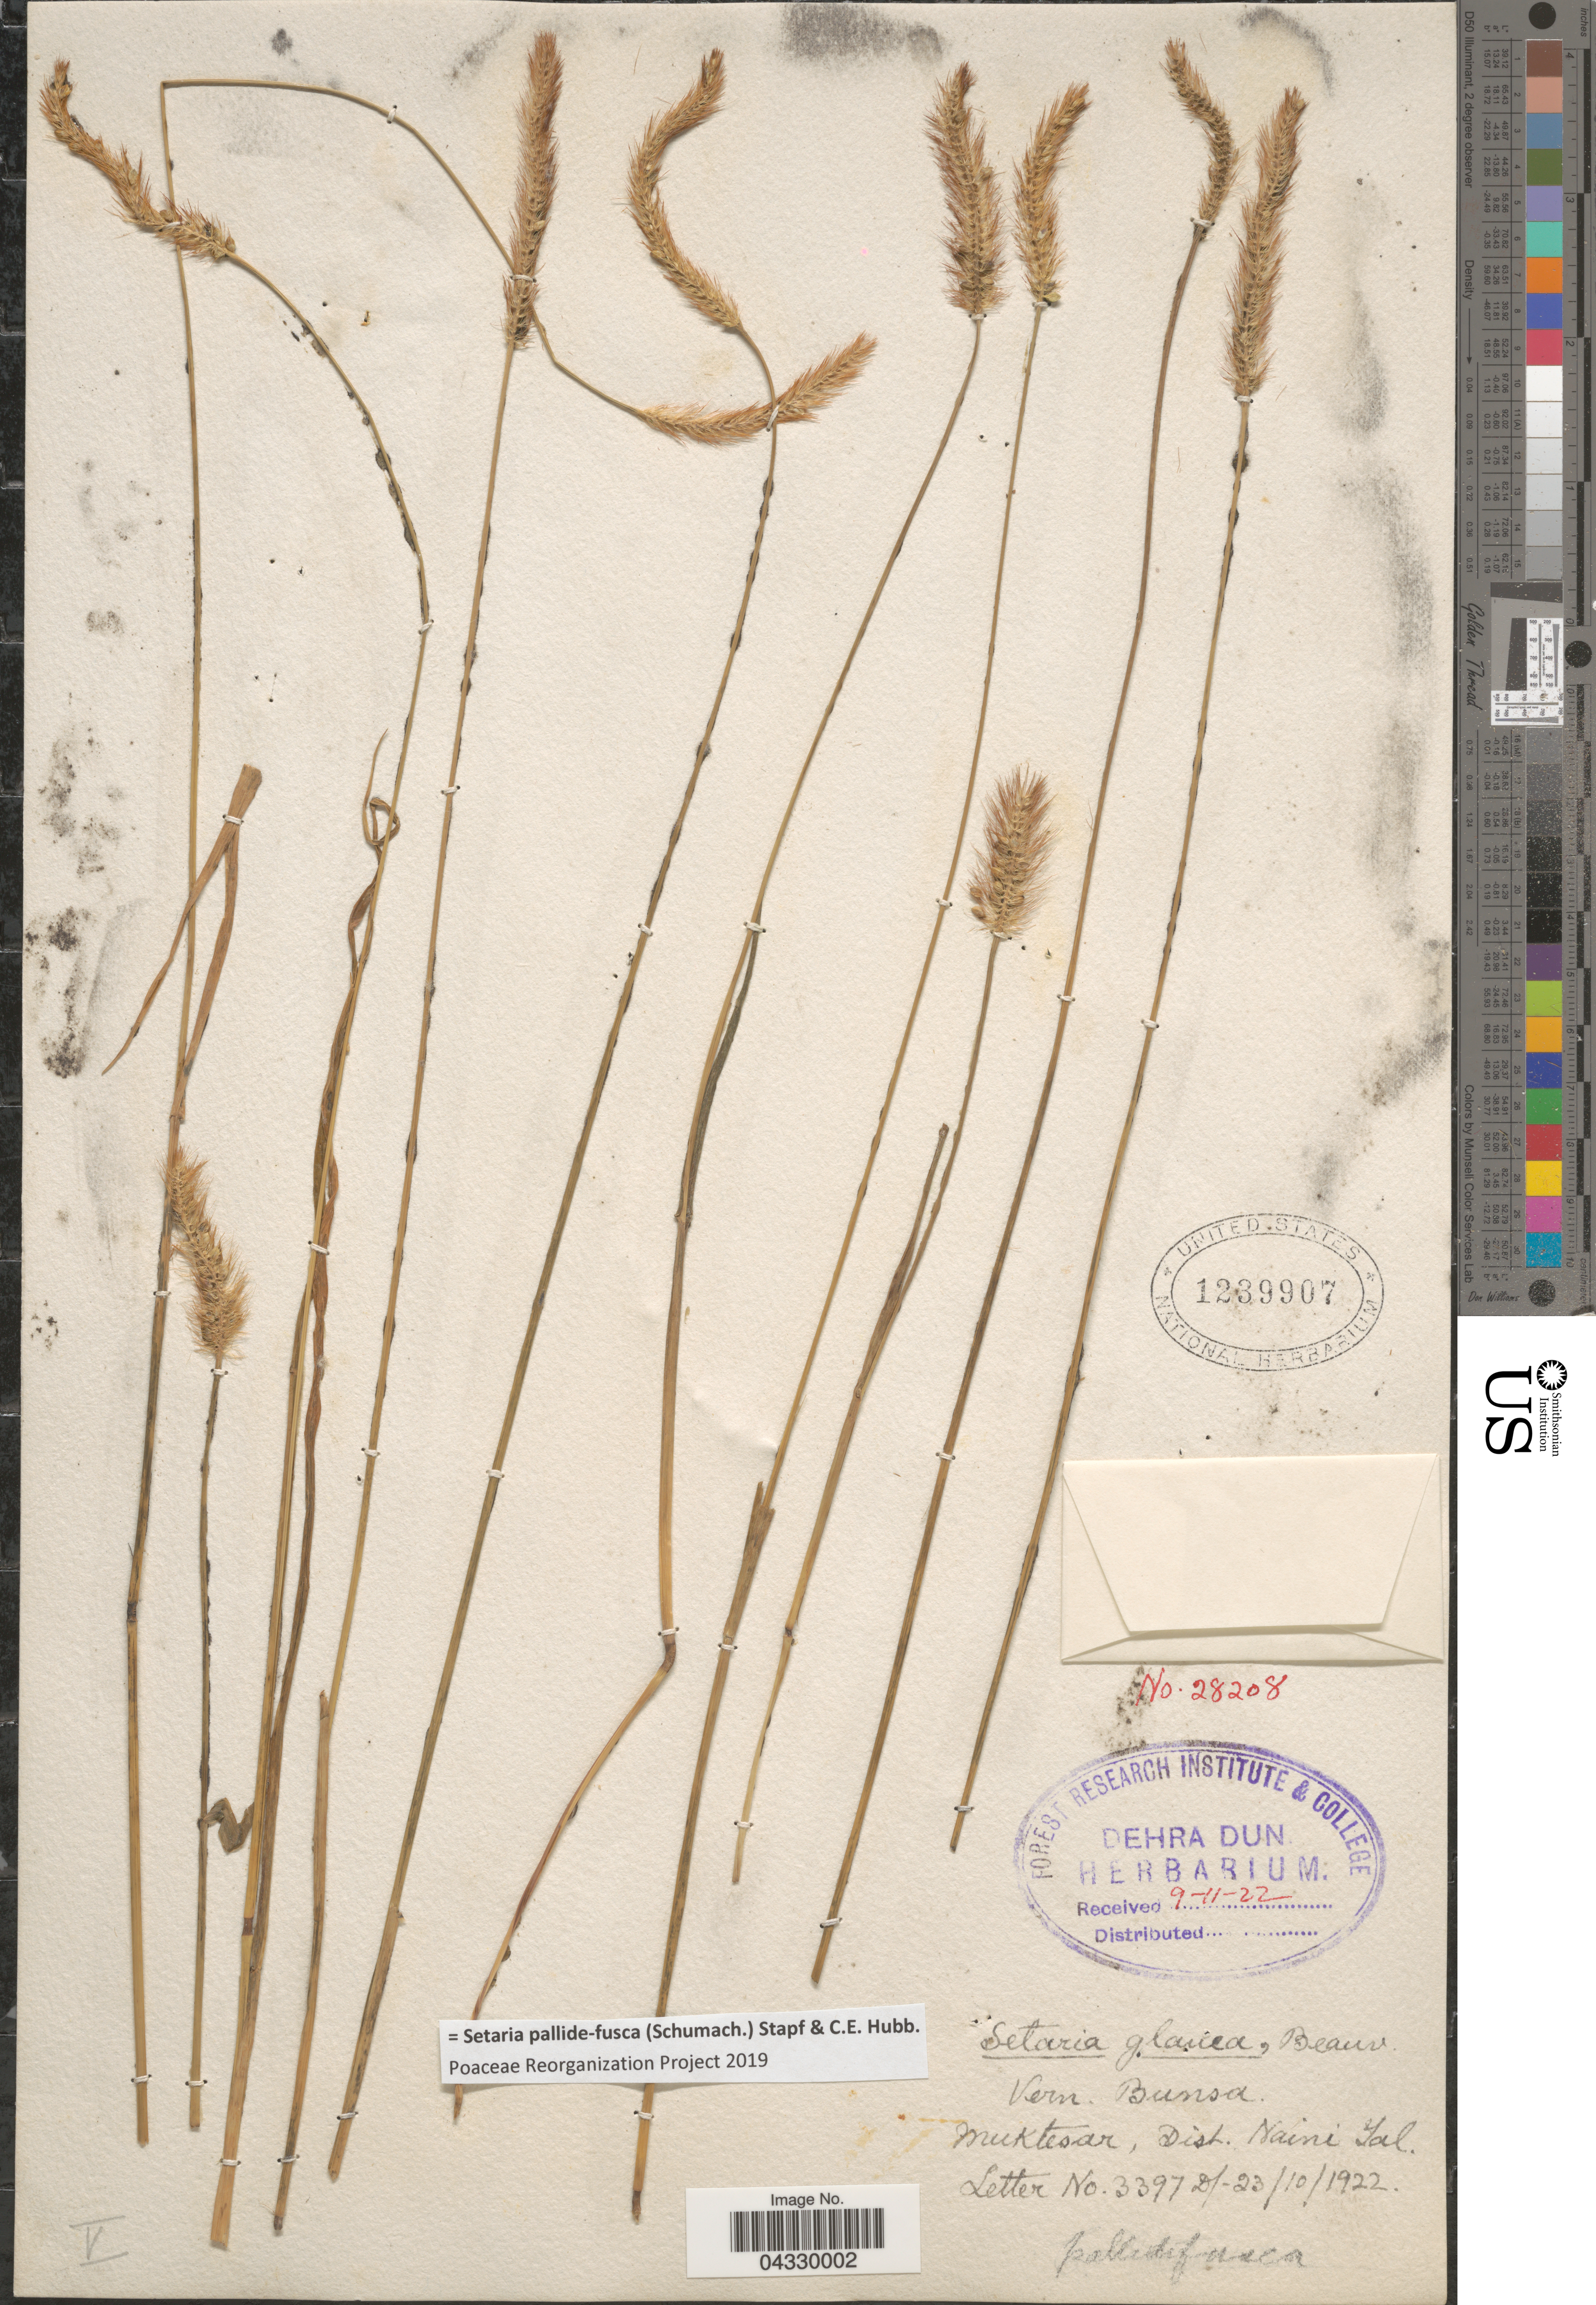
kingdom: Plantae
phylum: Tracheophyta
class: Liliopsida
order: Poales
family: Poaceae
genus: Setaria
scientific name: Setaria pallide-fusca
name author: (Schumach.) Stapf & C.E. Hubb.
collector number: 3397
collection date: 1922-10-23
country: India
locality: Vern. Bunsa. Muktesar, Dist. Naini Tal.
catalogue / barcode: US 1239907